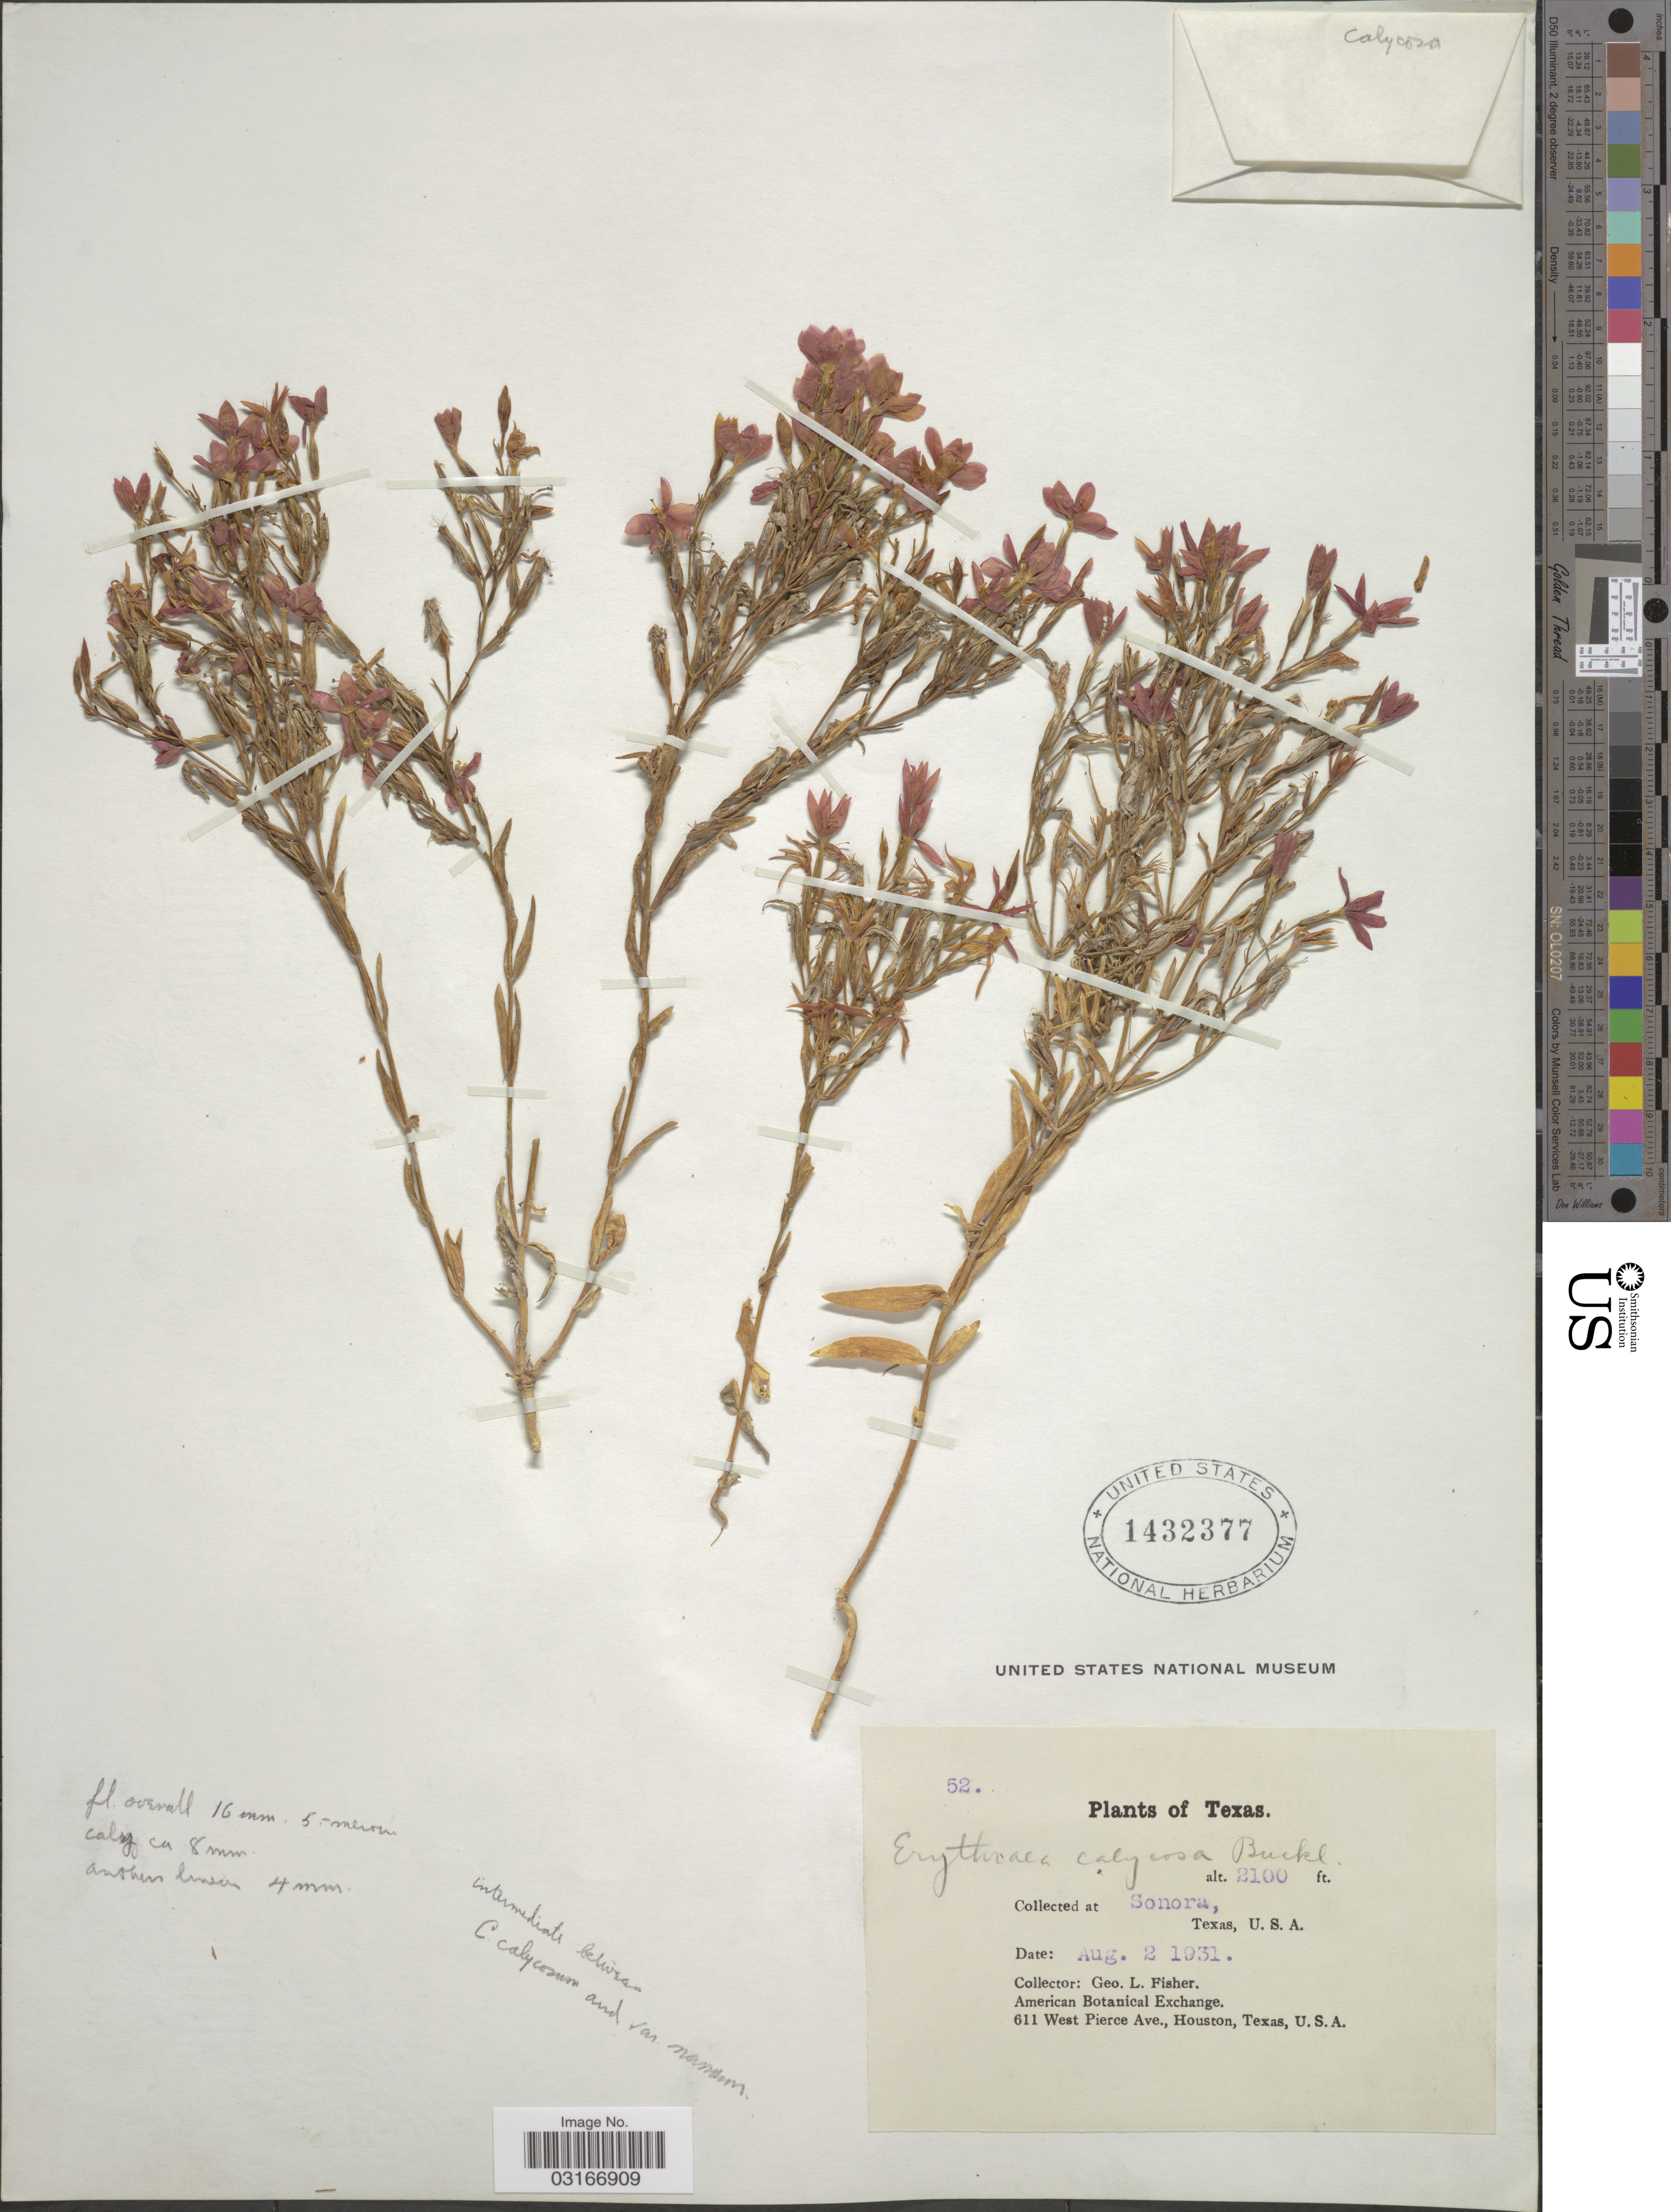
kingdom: Plantae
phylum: Tracheophyta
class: Magnoliopsida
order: Gentianales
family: Gentianaceae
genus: Centaurium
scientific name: Centaurium calycosum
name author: (Buckley) Buckley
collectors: G. L. Fisher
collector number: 52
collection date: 1931-08-02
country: United States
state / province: Texas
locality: Sonora.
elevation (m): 640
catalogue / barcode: US 1432377